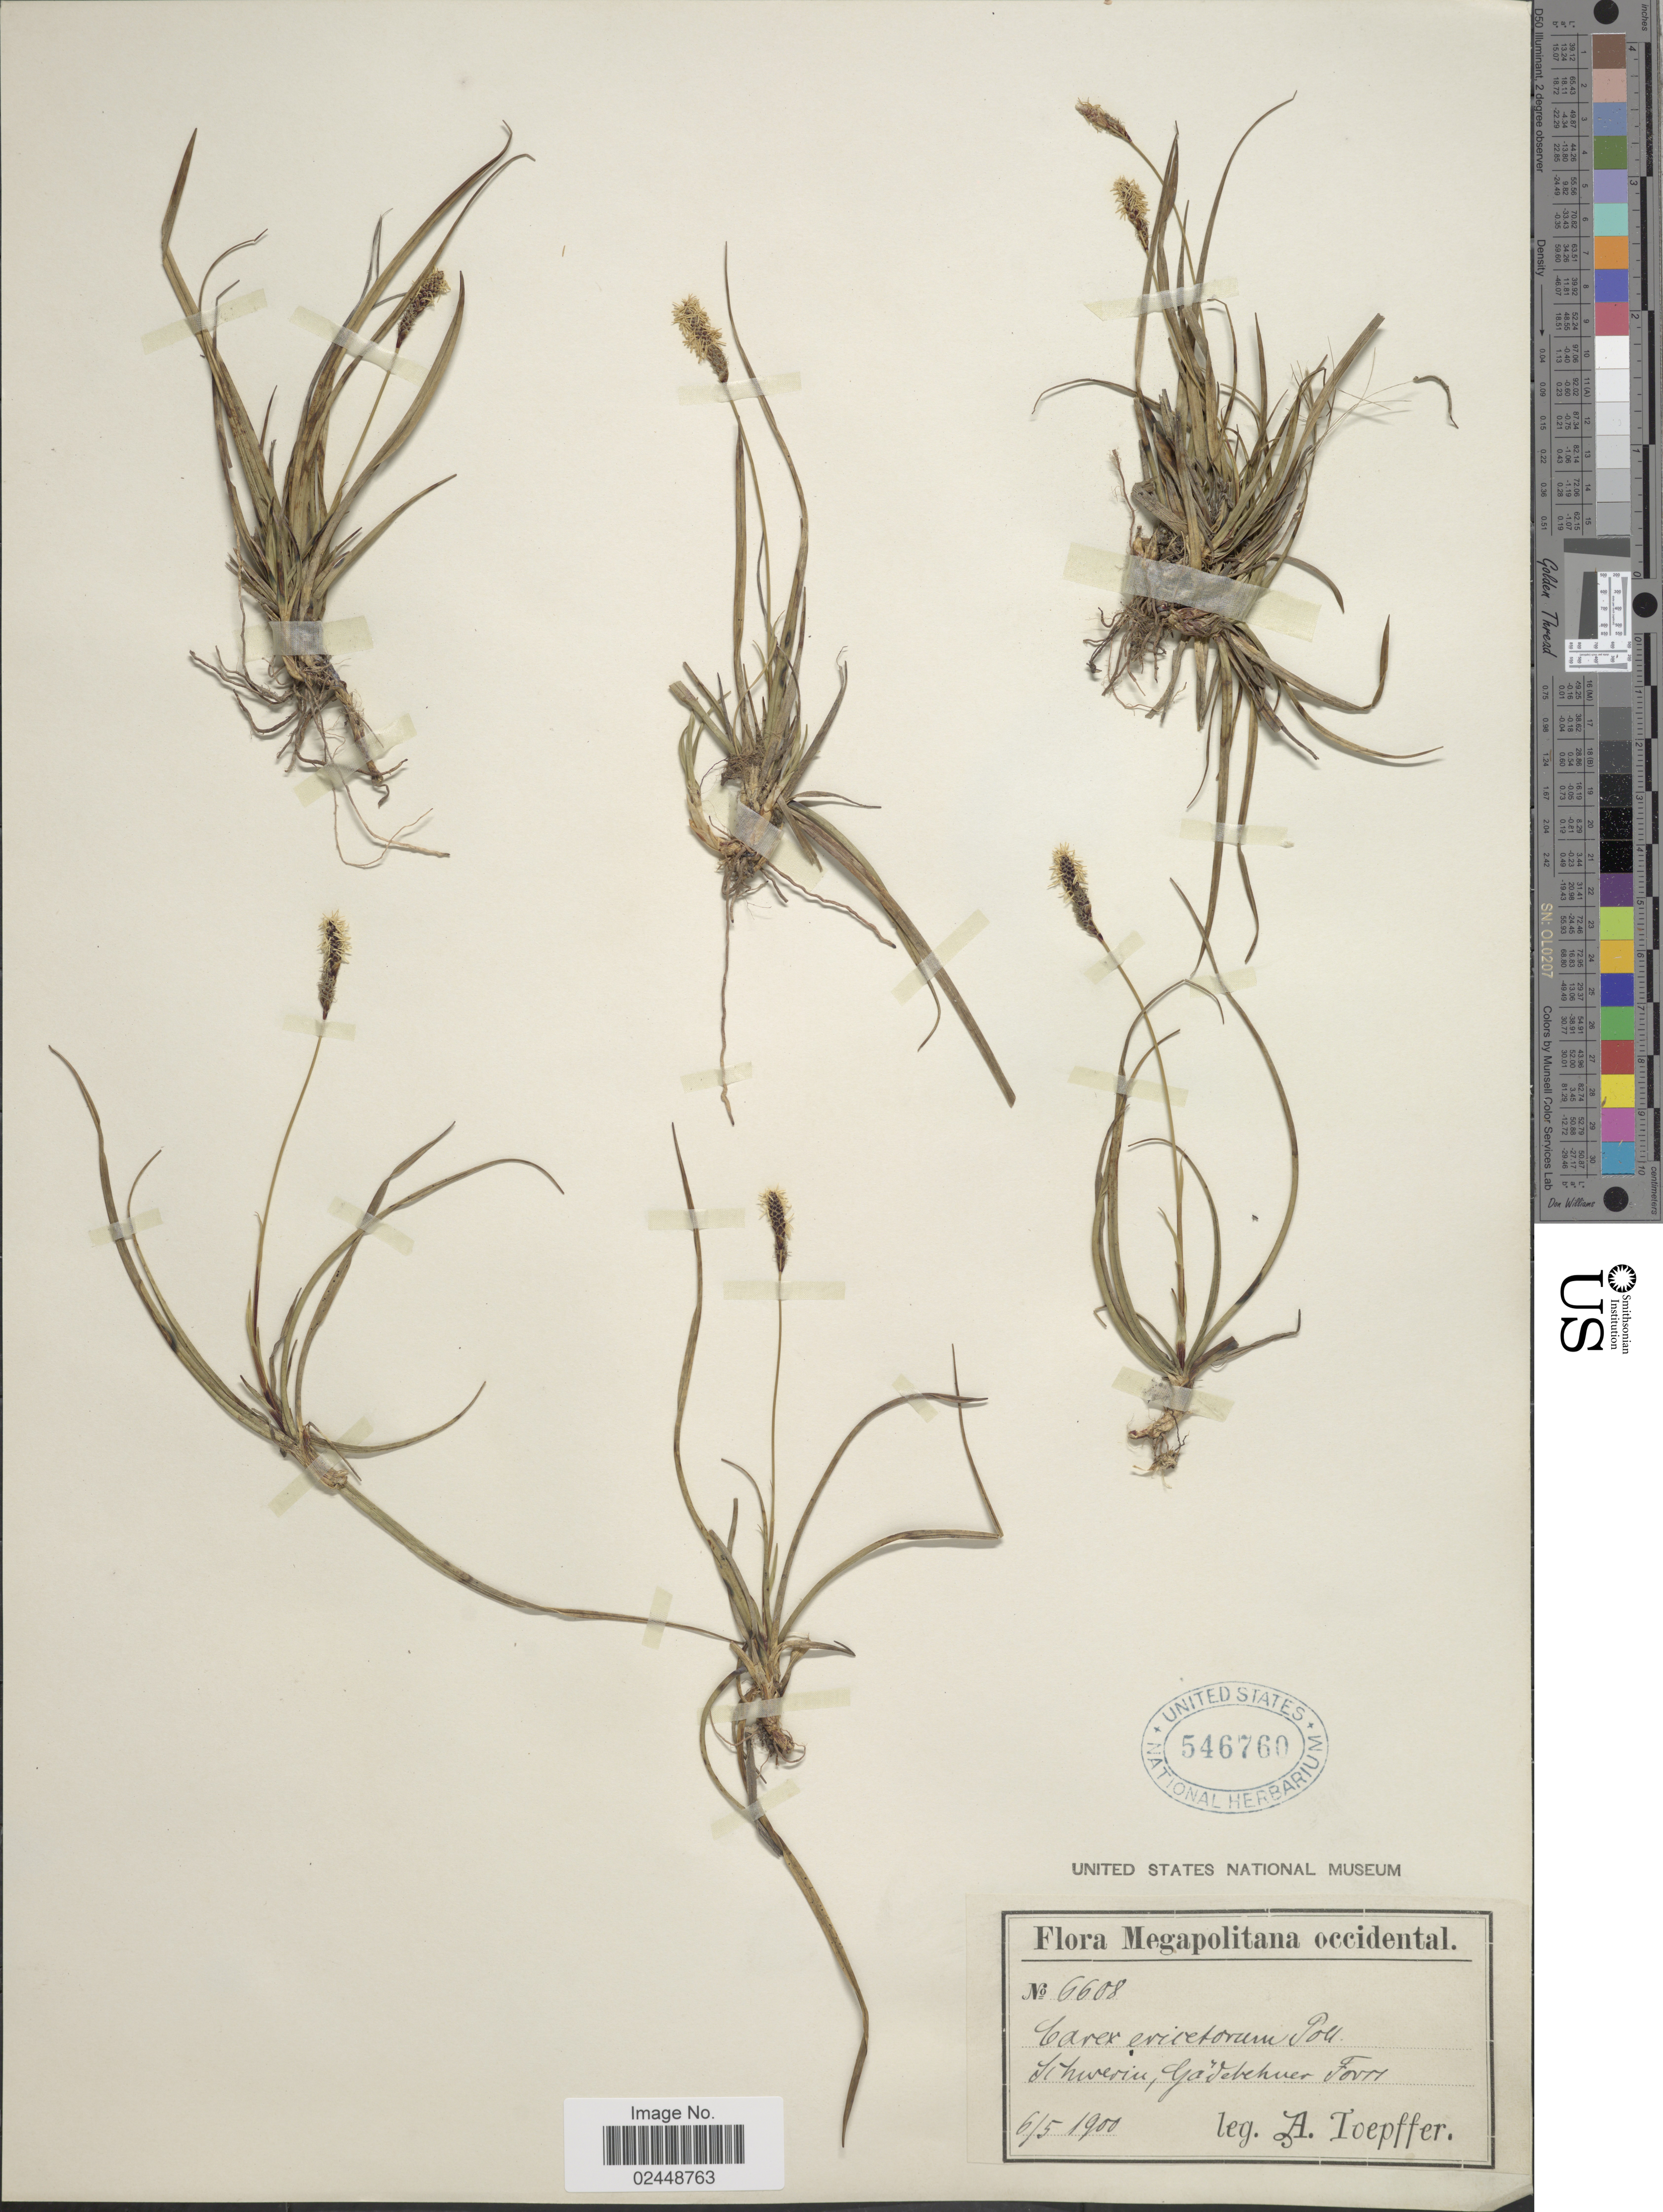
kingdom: Plantae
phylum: Tracheophyta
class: Liliopsida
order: Poales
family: Cyperaceae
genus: Carex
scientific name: Carex ericetorum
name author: Pollich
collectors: A. Toepffer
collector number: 6608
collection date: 1900-05-06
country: Germany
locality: Schwerin, Gädebehner Torr. [interpreted]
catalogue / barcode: US 546760